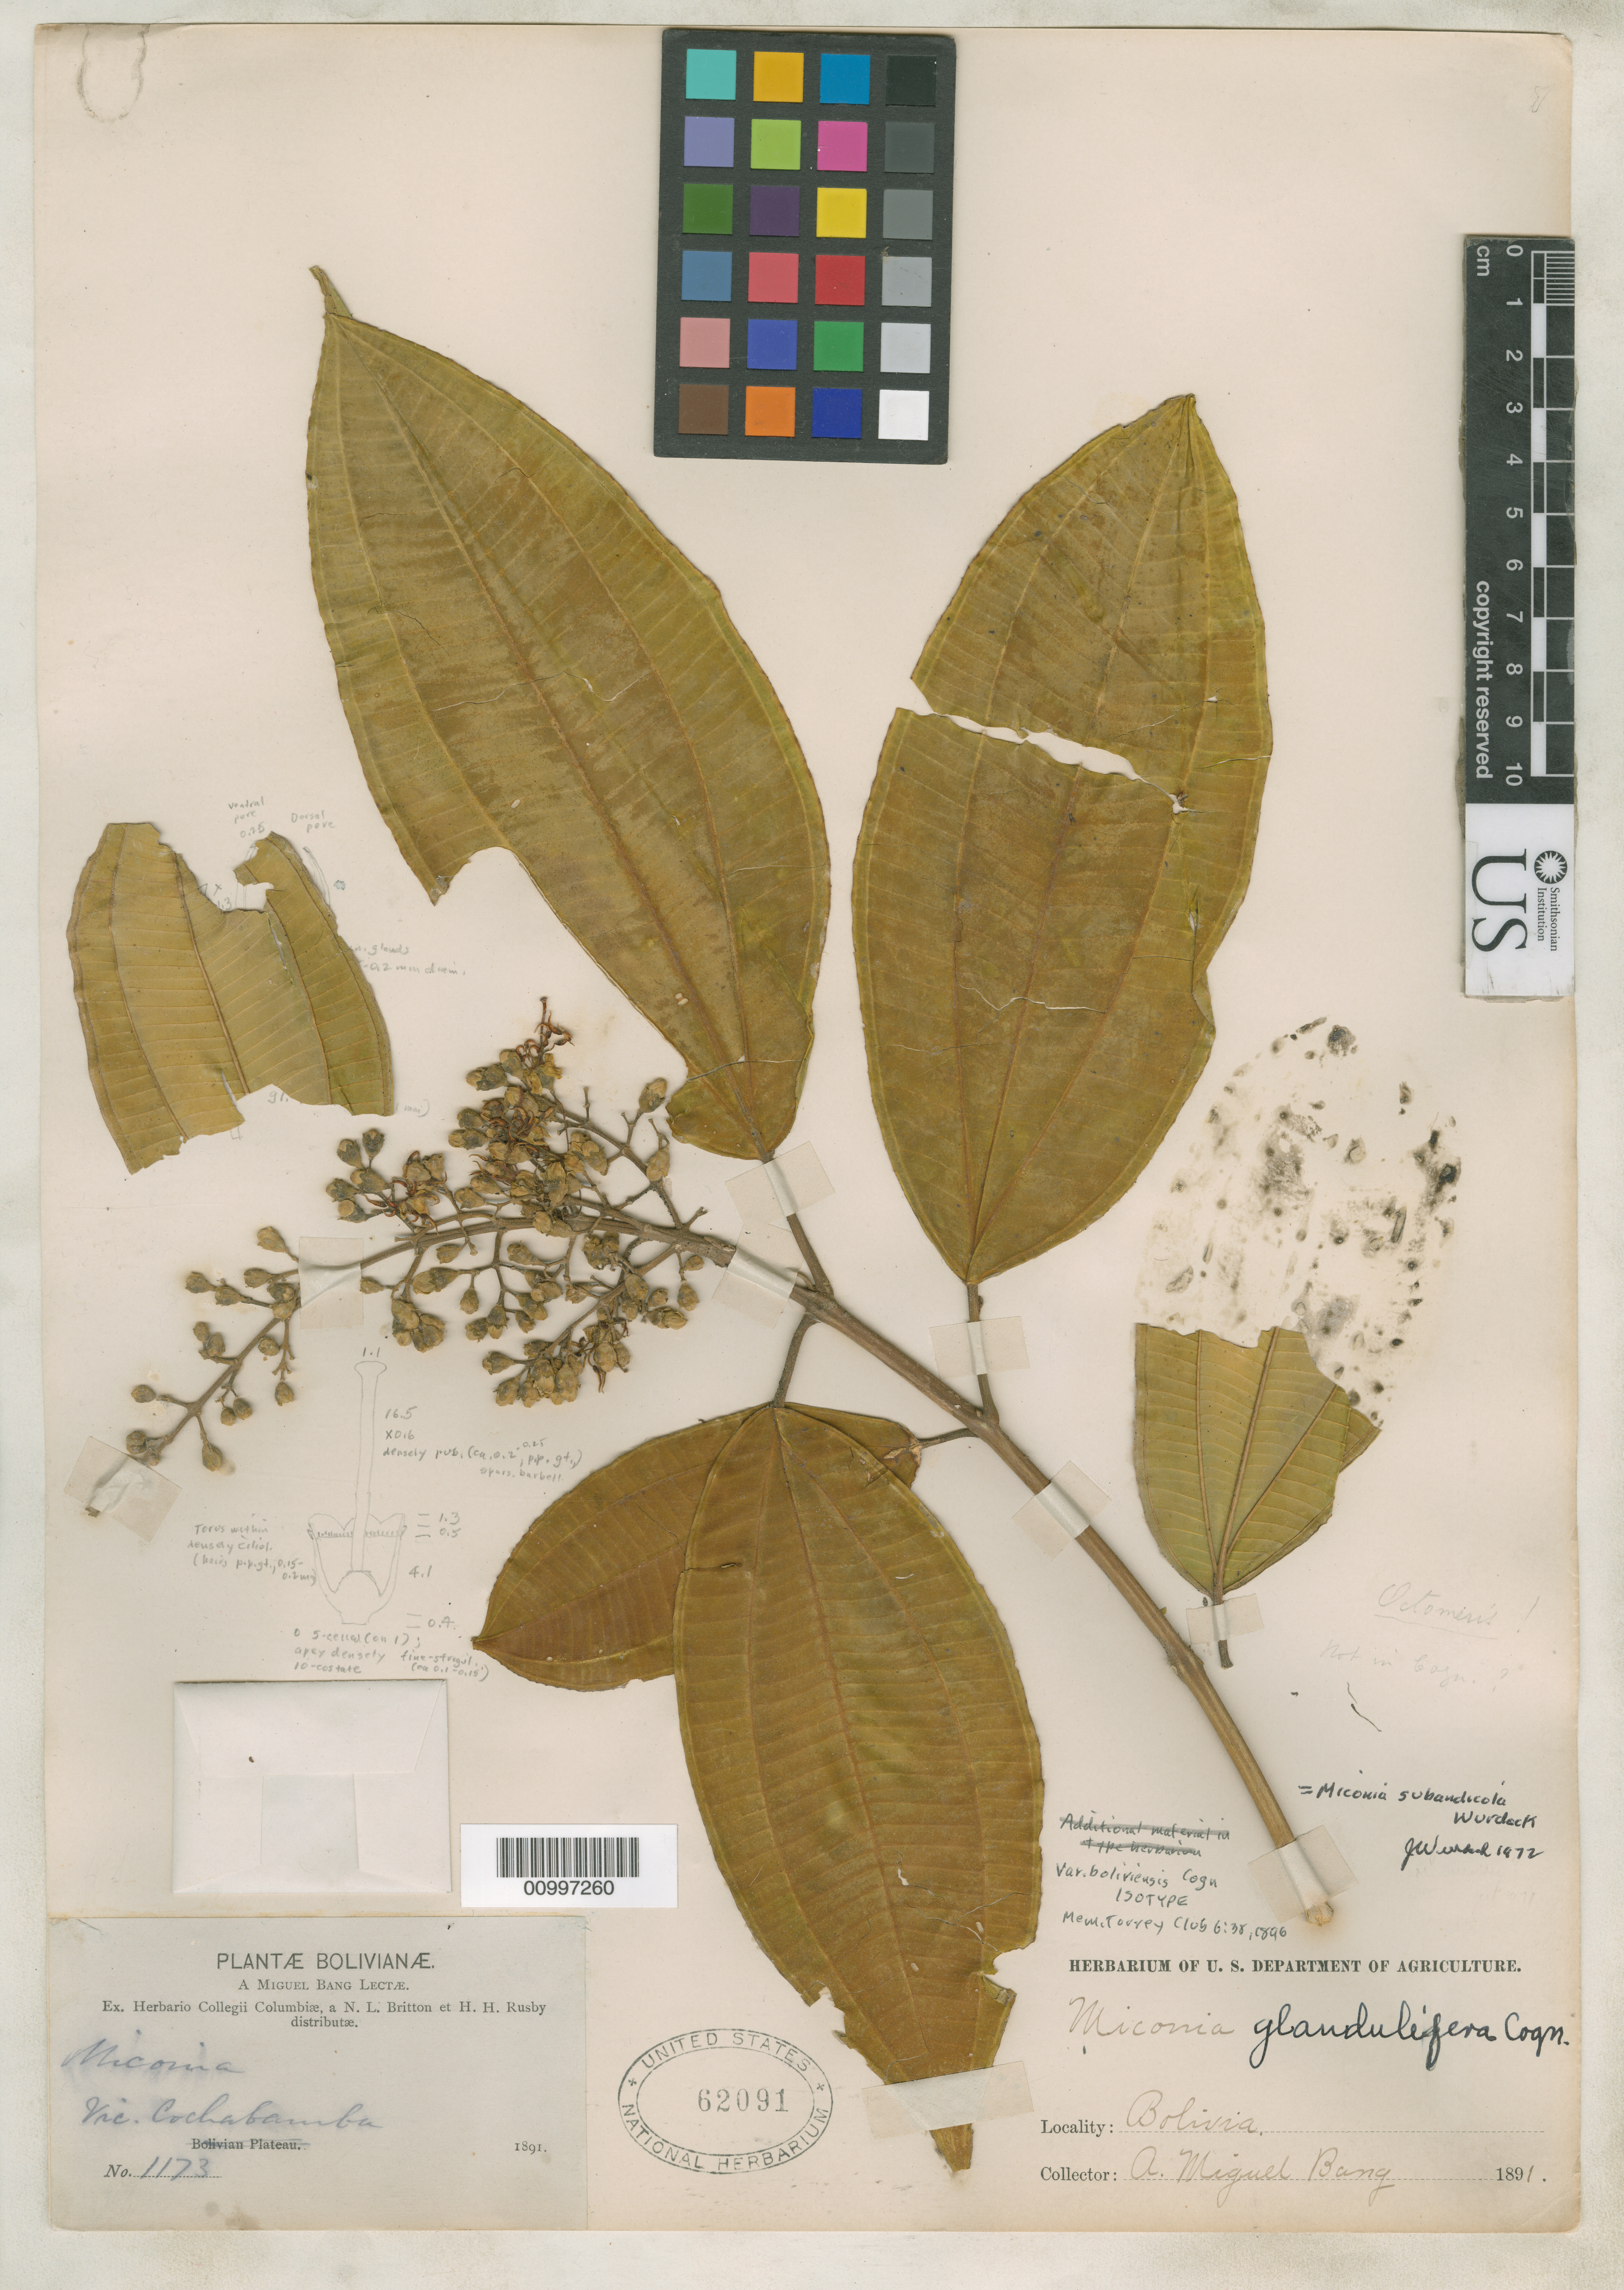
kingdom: Plantae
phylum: Tracheophyta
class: Magnoliopsida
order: Myrtales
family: Melastomataceae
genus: Miconia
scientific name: Miconia glandulifera var. boliviensis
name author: Cogn.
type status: Isotype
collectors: M. Bang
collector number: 1173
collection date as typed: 1891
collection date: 1891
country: Bolivia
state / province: Cochabamba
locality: Vic. Cochabamba.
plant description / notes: Also an isotype of Miconia subandicola Wurdack nom. nov.; Replacement name for Miconia glandulifera var. boliviensis Cogn. (1896), non Miconia boliviensis Cogn. (1891).; Also an isotype of Miconia glandulifera var. boliviensis Cogn.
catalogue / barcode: US 62091